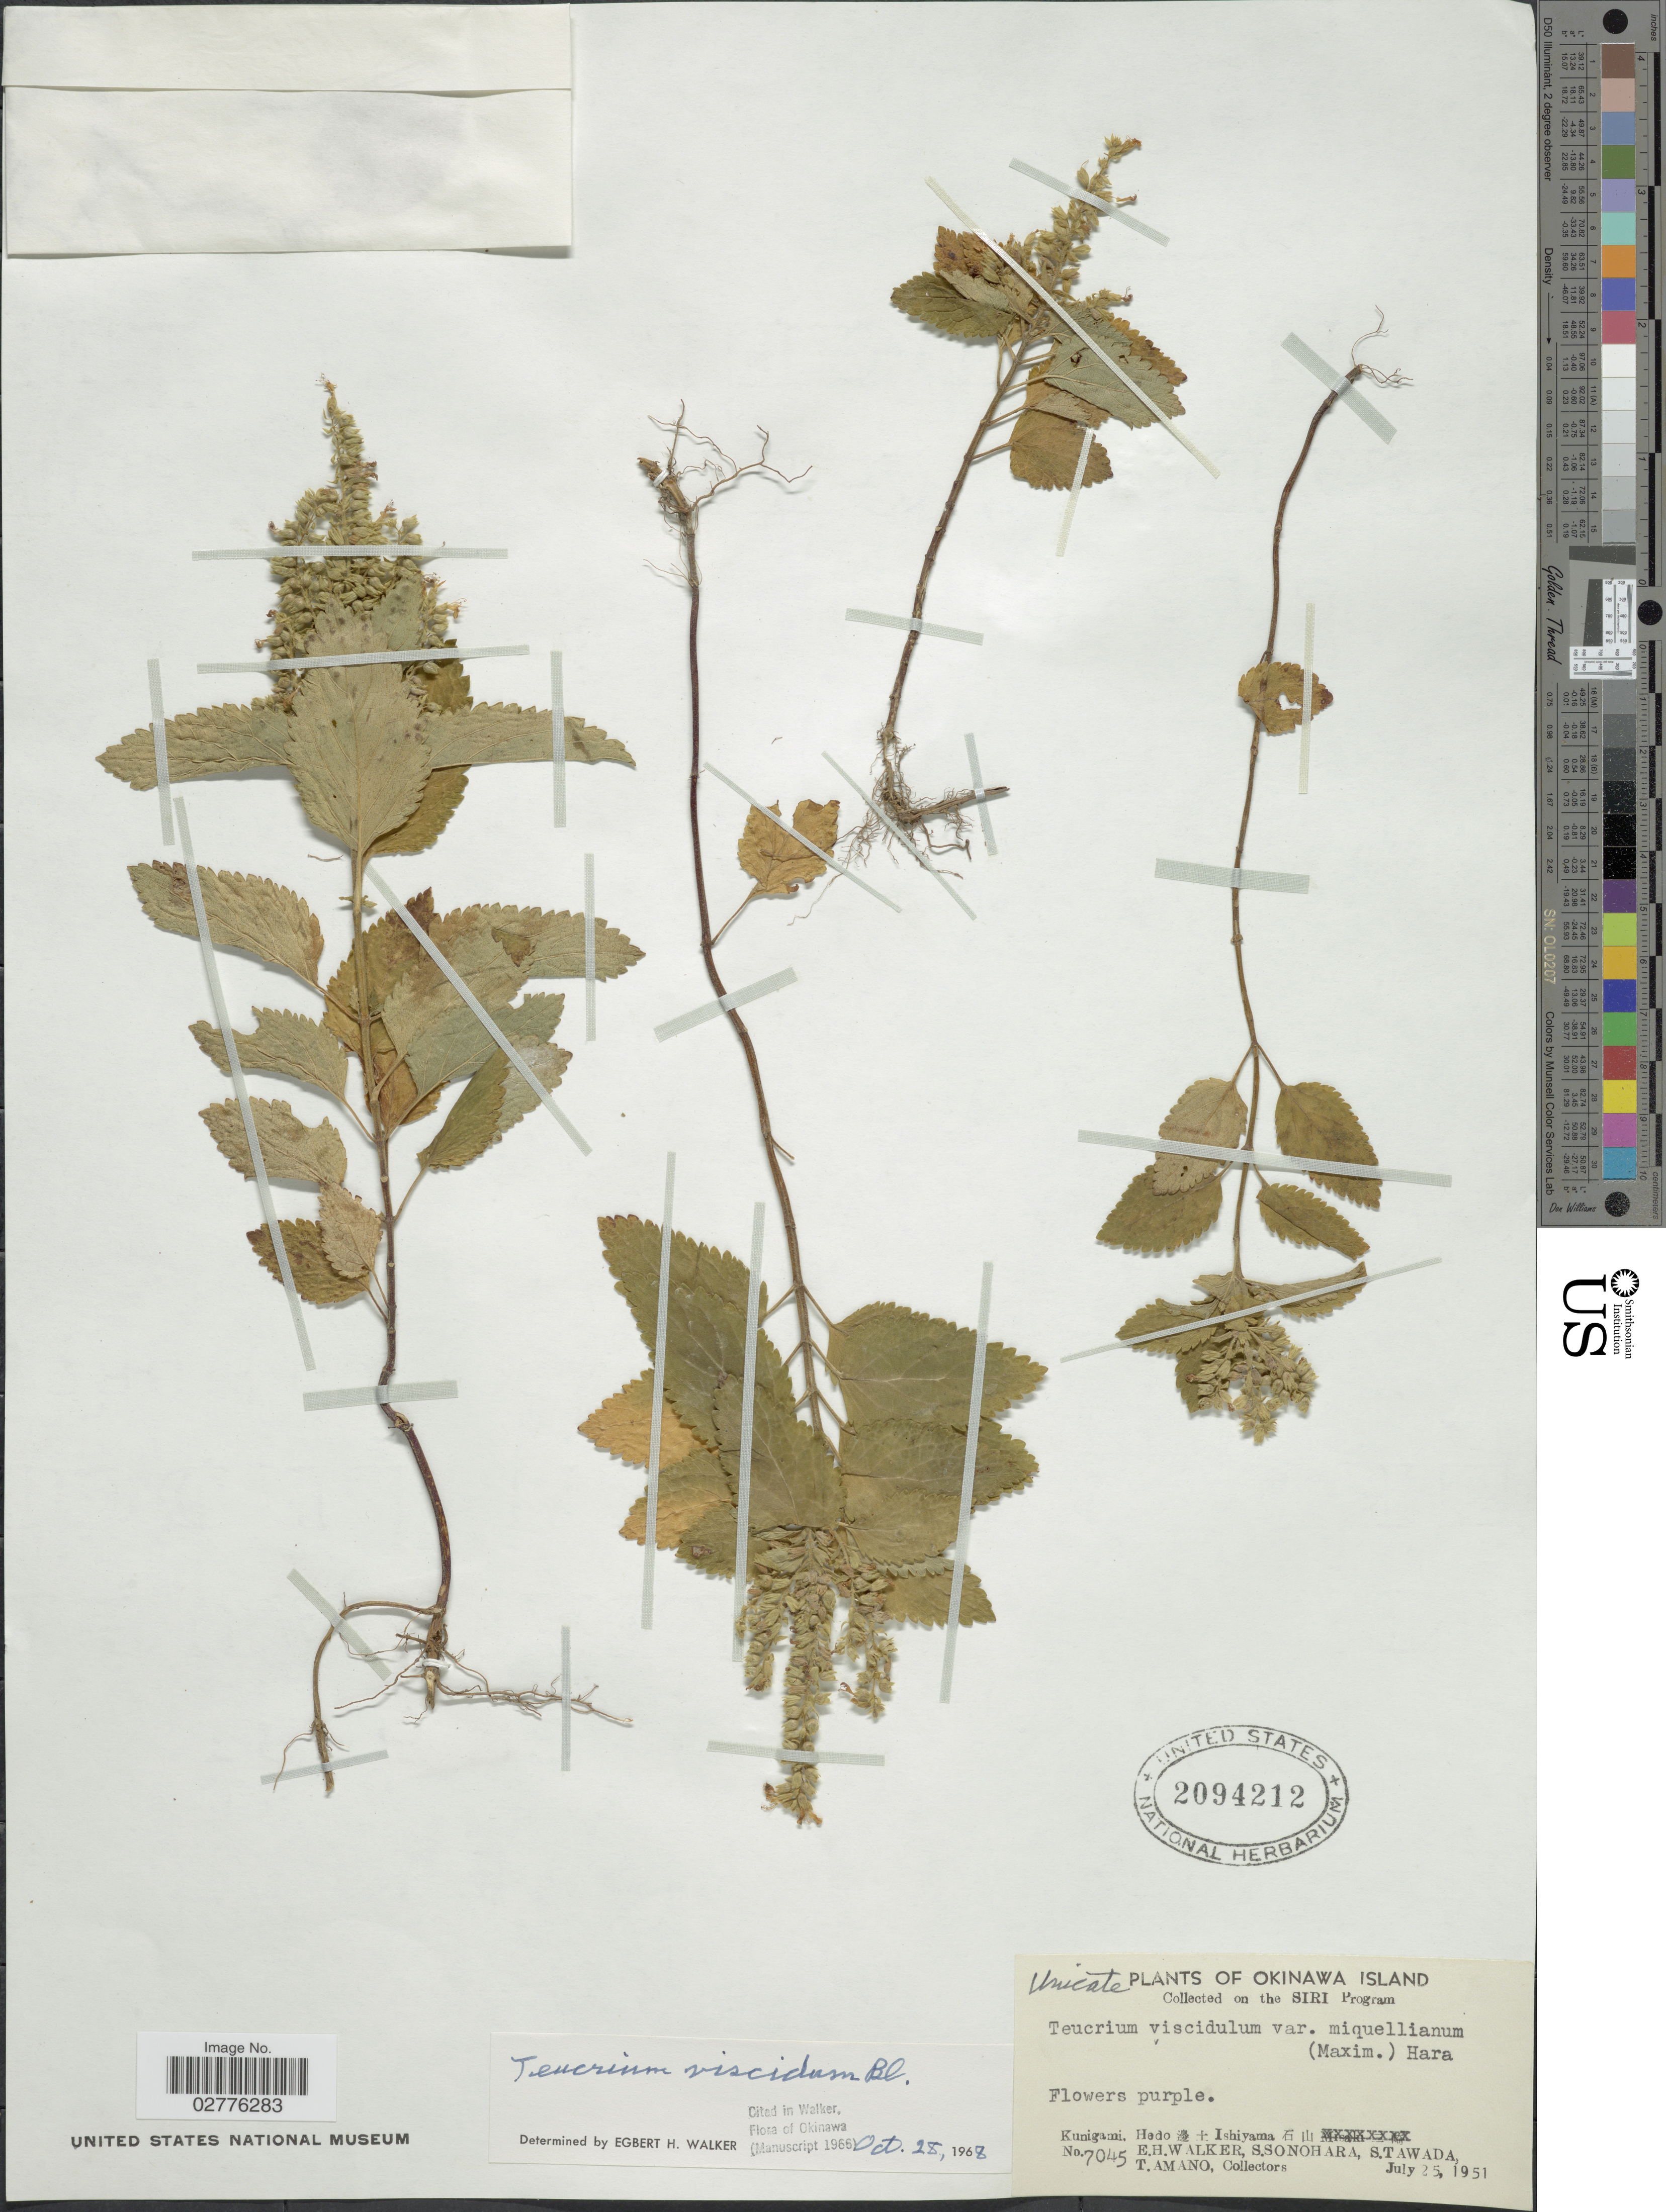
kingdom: Plantae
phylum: Tracheophyta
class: Magnoliopsida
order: Lamiales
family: Lamiaceae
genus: Teucrium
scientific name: Teucrium viscidum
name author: Blume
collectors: E. H. Walker, S. Sonohara, S. Tawada & T. Amano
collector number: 7045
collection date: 1951-07-25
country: Japan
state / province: Okinawa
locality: Kunigami, Hedo, Ishiyama. Okinawa Island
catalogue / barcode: US 2094212